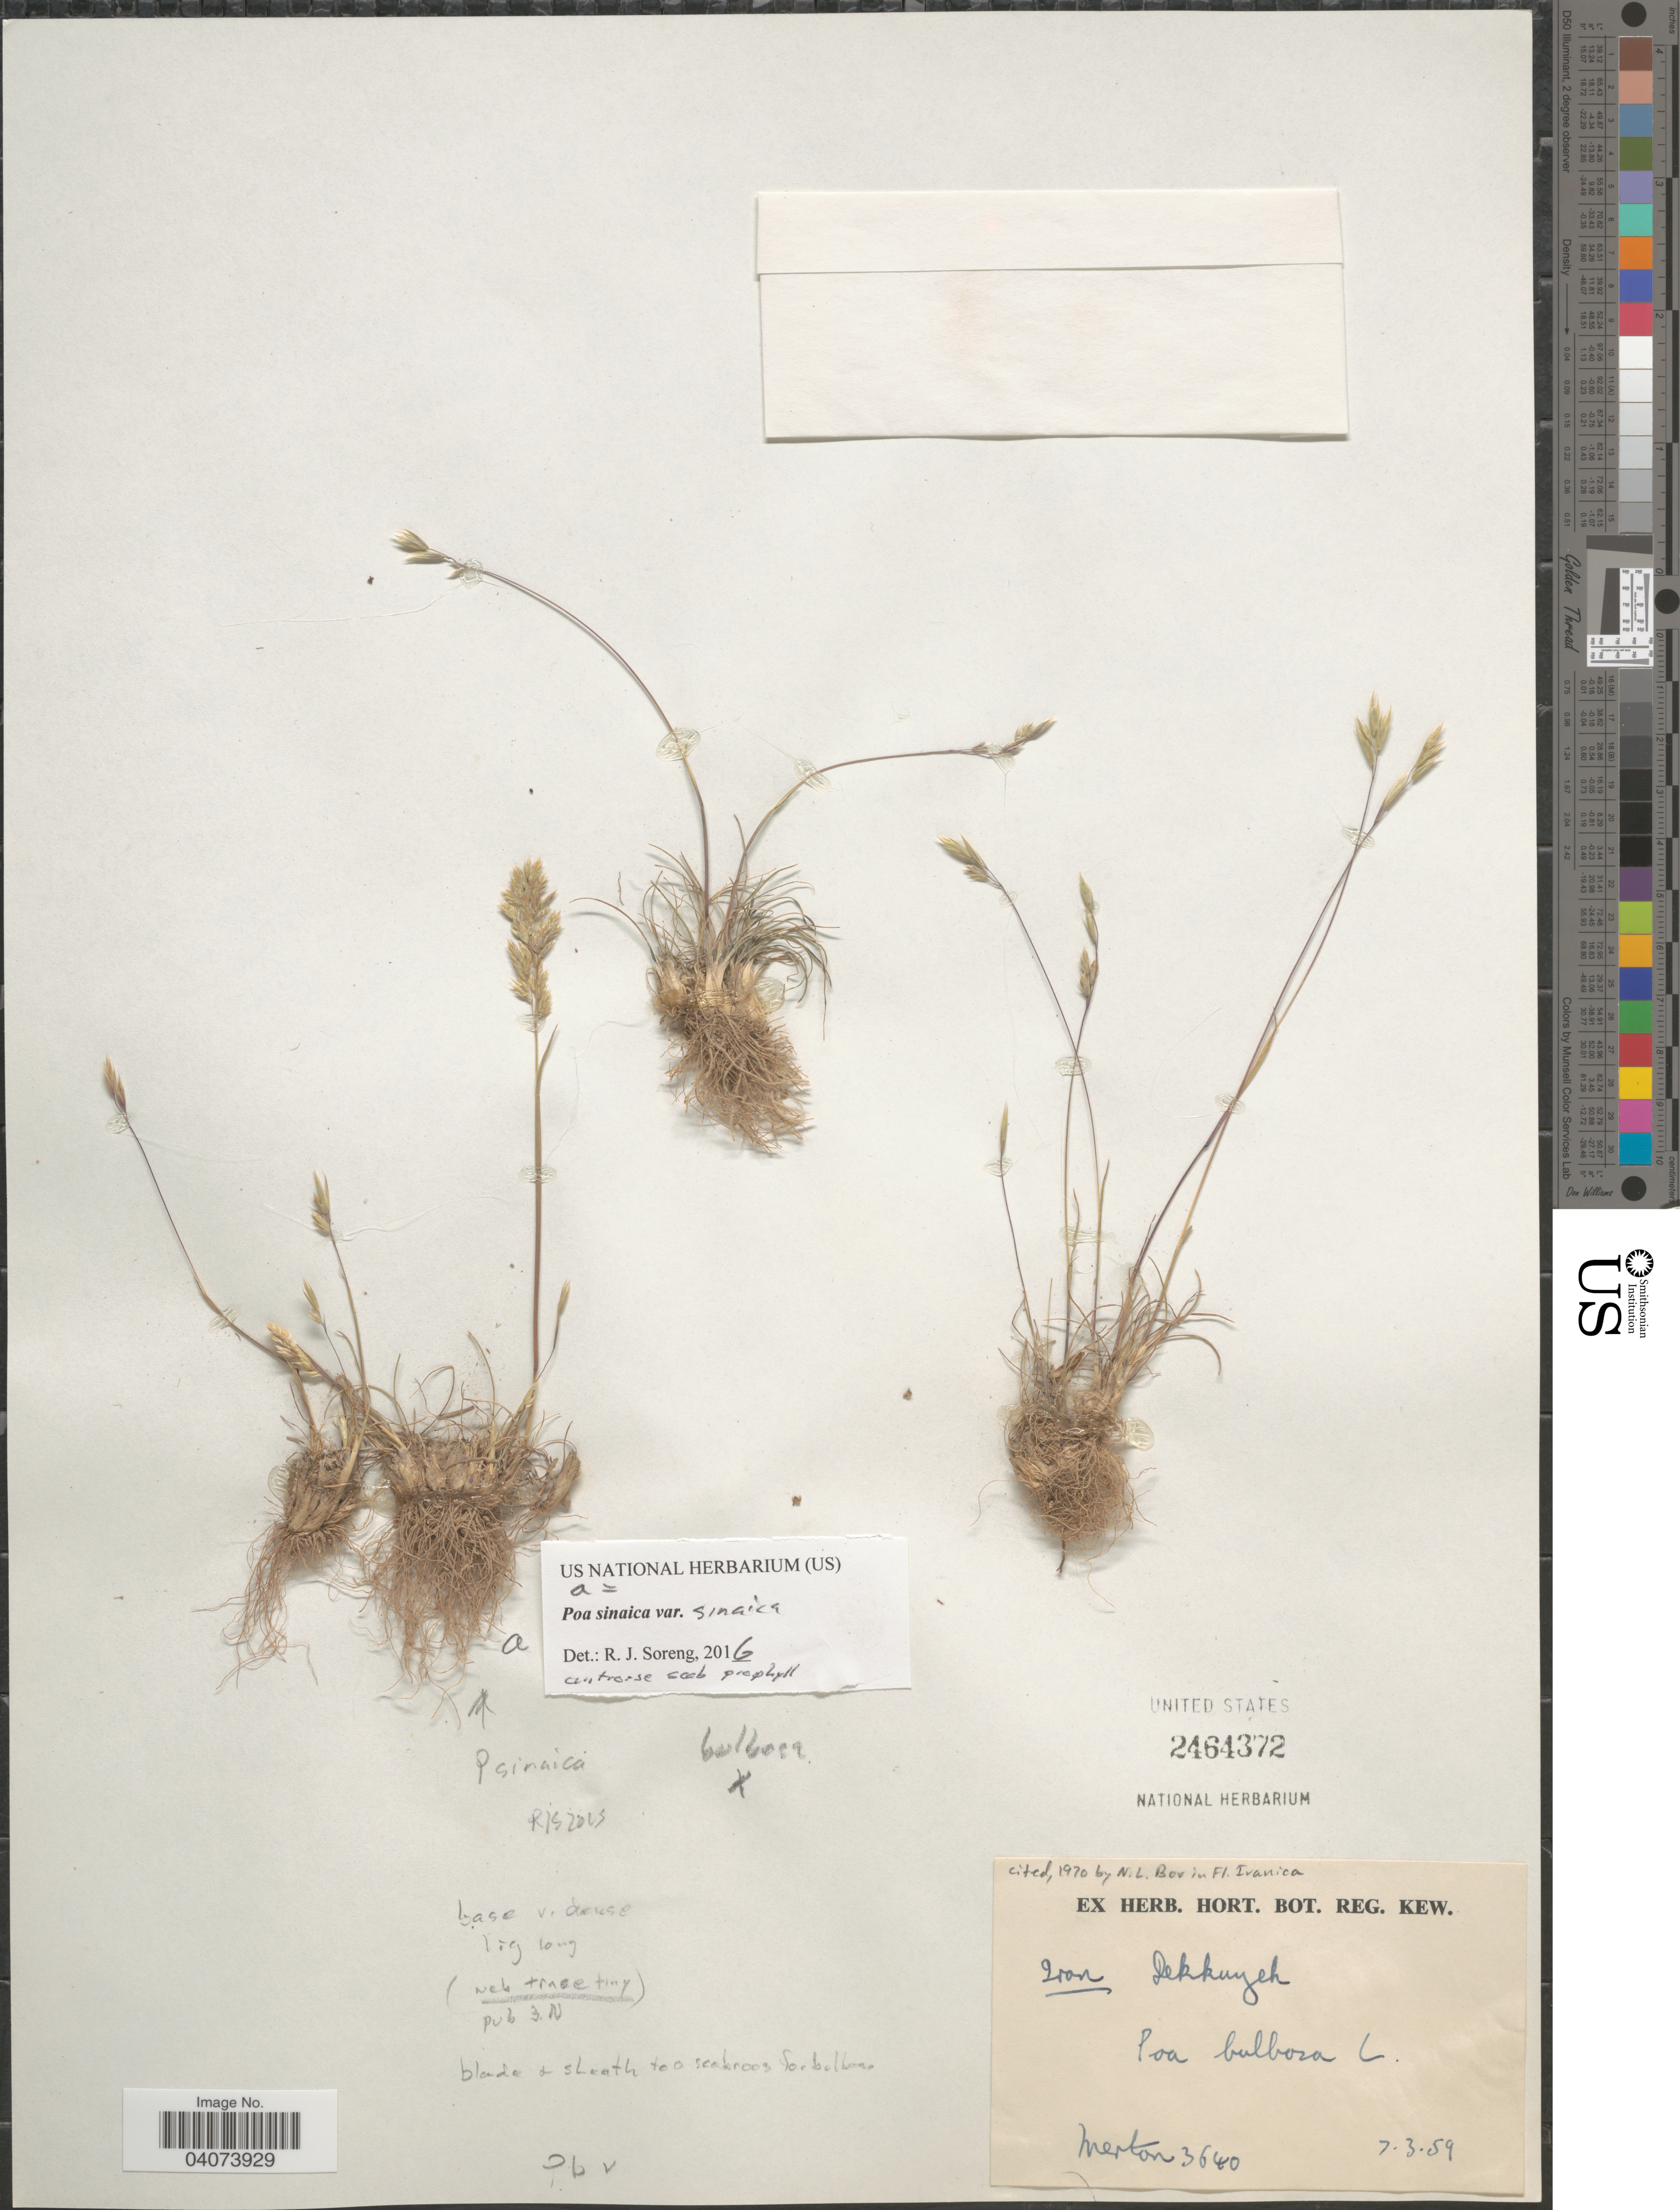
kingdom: Plantae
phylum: Tracheophyta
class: Liliopsida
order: Poales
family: Poaceae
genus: Poa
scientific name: Poa sinaica var. vivipara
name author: Täckh.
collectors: Merton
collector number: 3640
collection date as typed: Transcribed d/m/y: 7/3/59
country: Iran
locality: Dekkuyeh.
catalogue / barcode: US 2464372